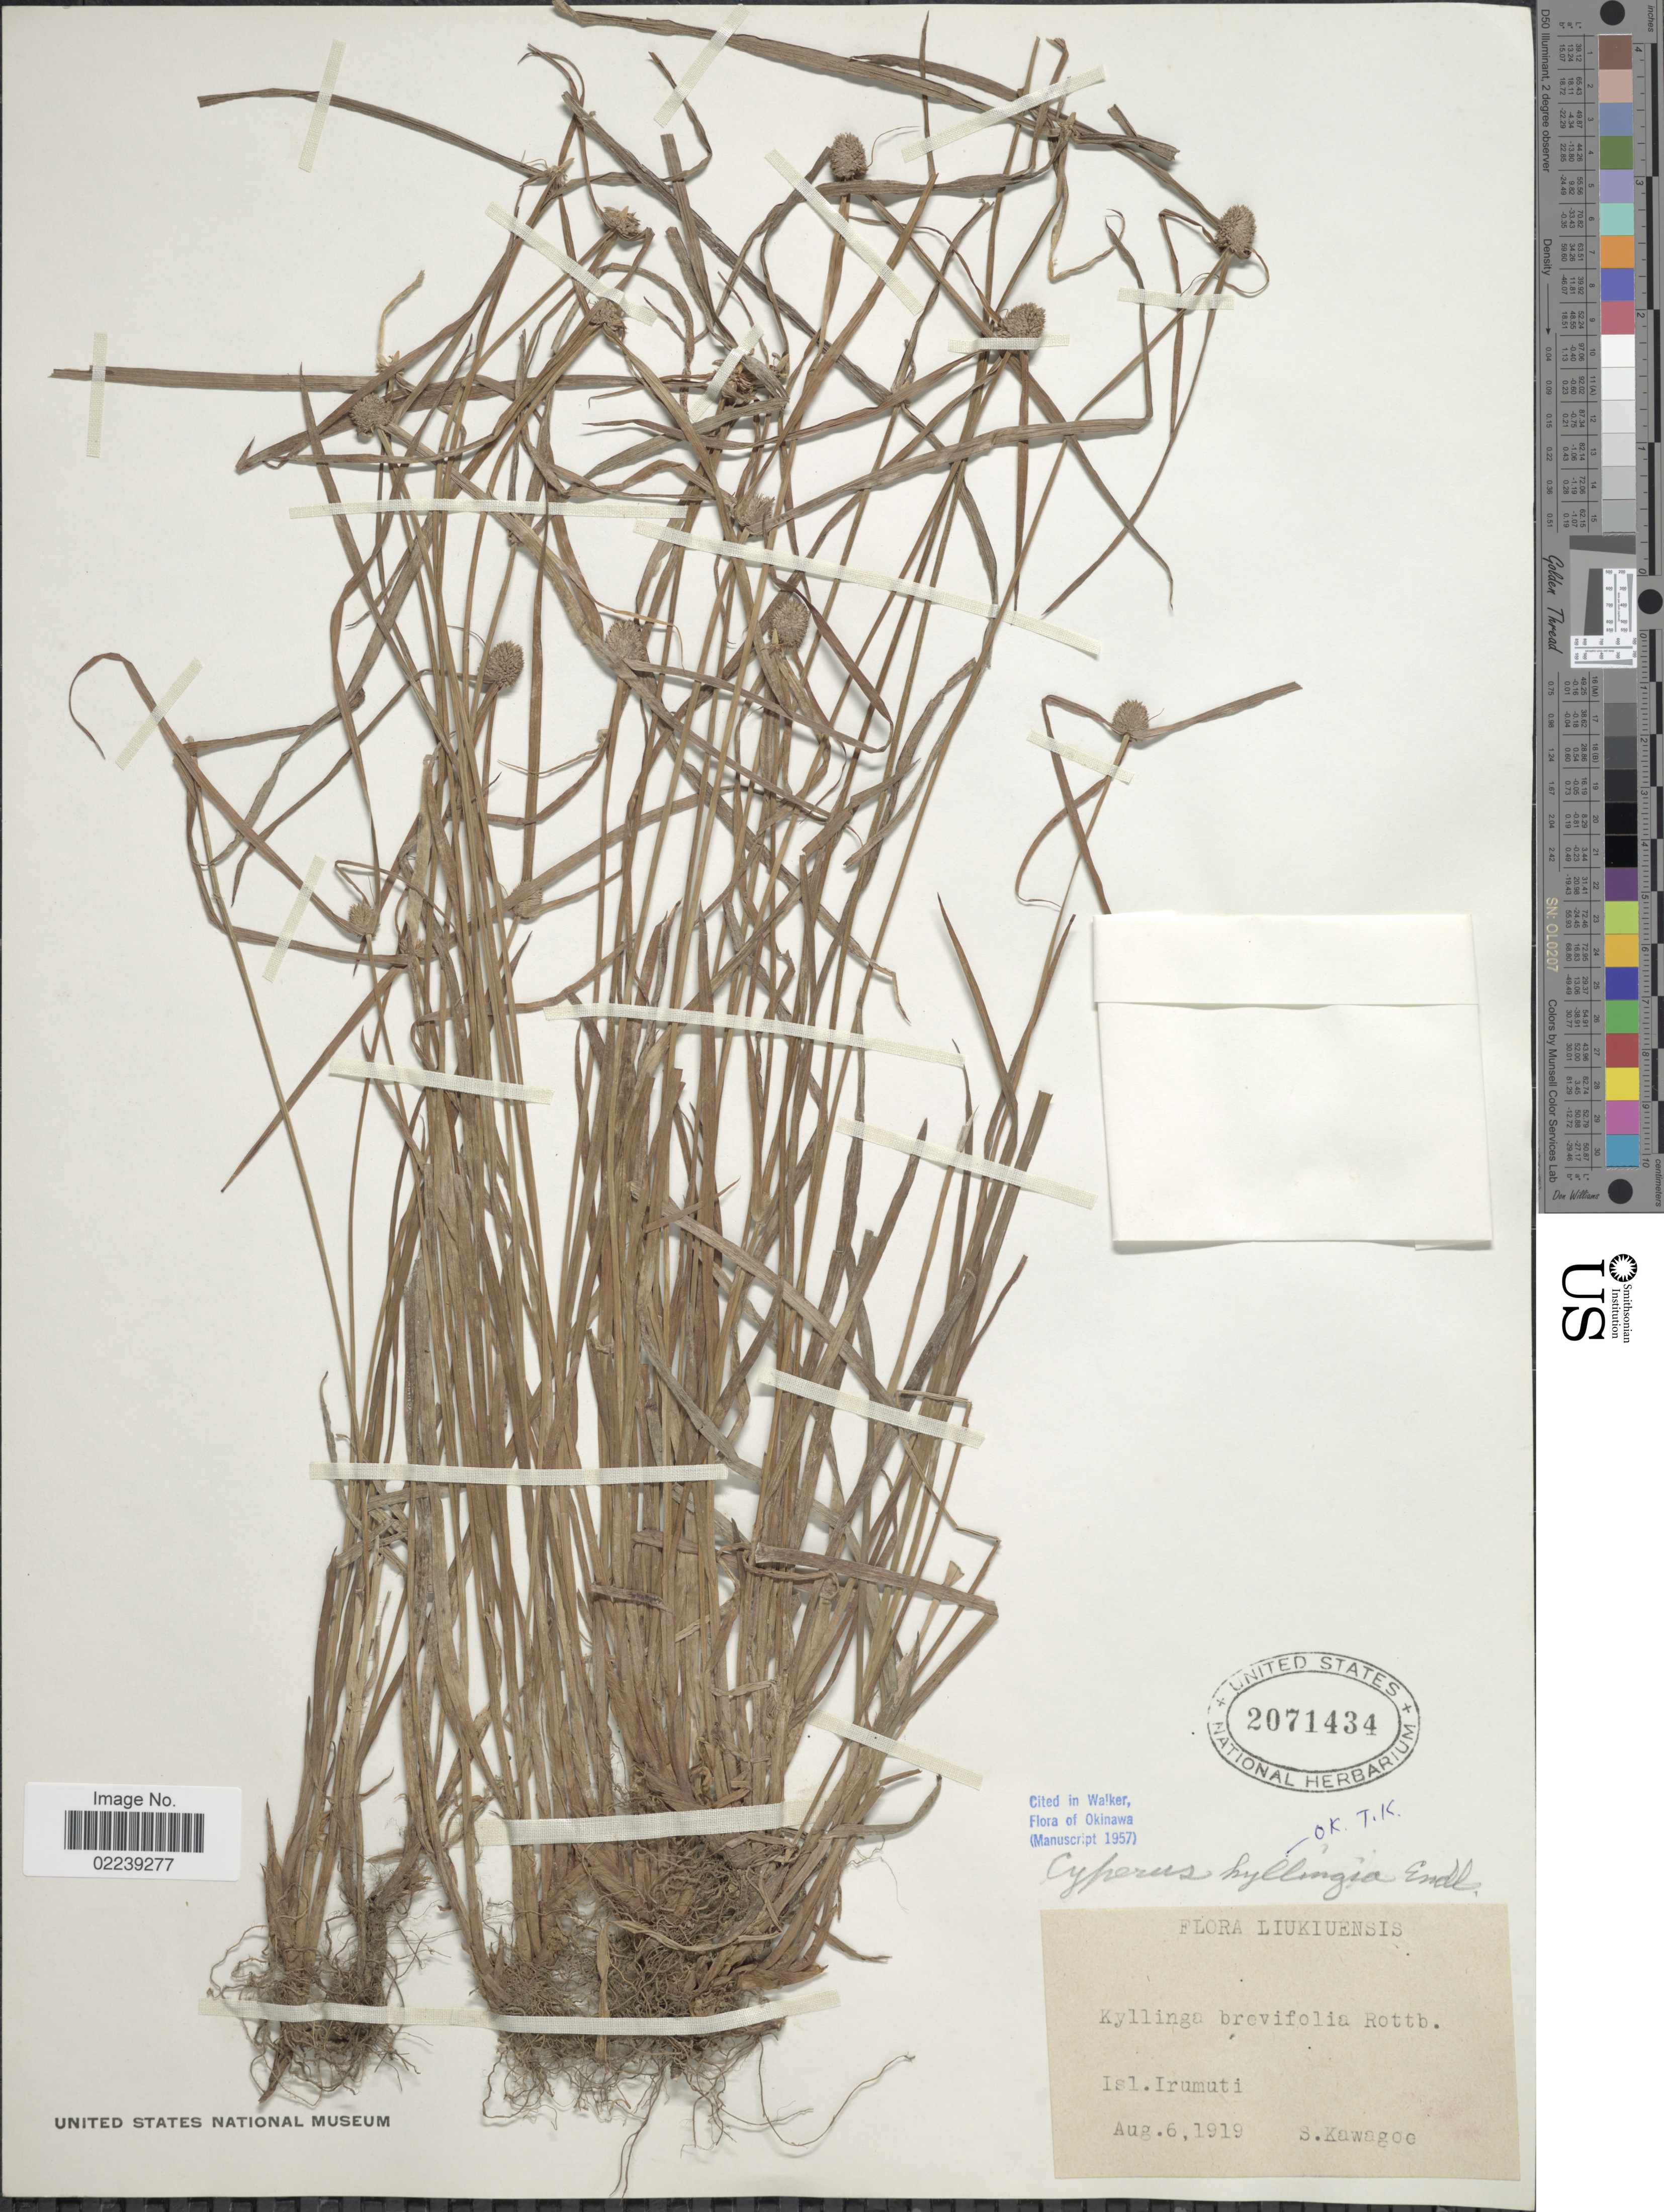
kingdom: Plantae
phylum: Tracheophyta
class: Liliopsida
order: Poales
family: Cyperaceae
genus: Cyperus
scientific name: Cyperus mindorensis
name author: (Steud.) Huygh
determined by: Strong, M. T., (US), Smithsonian Institution - National Museum of Natural History (UNITED STATES)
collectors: S. Kawagoe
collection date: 1919-08-06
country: Japan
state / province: Okinawa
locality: Liukiuensis. Isl. Irumuti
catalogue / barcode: US 2071434